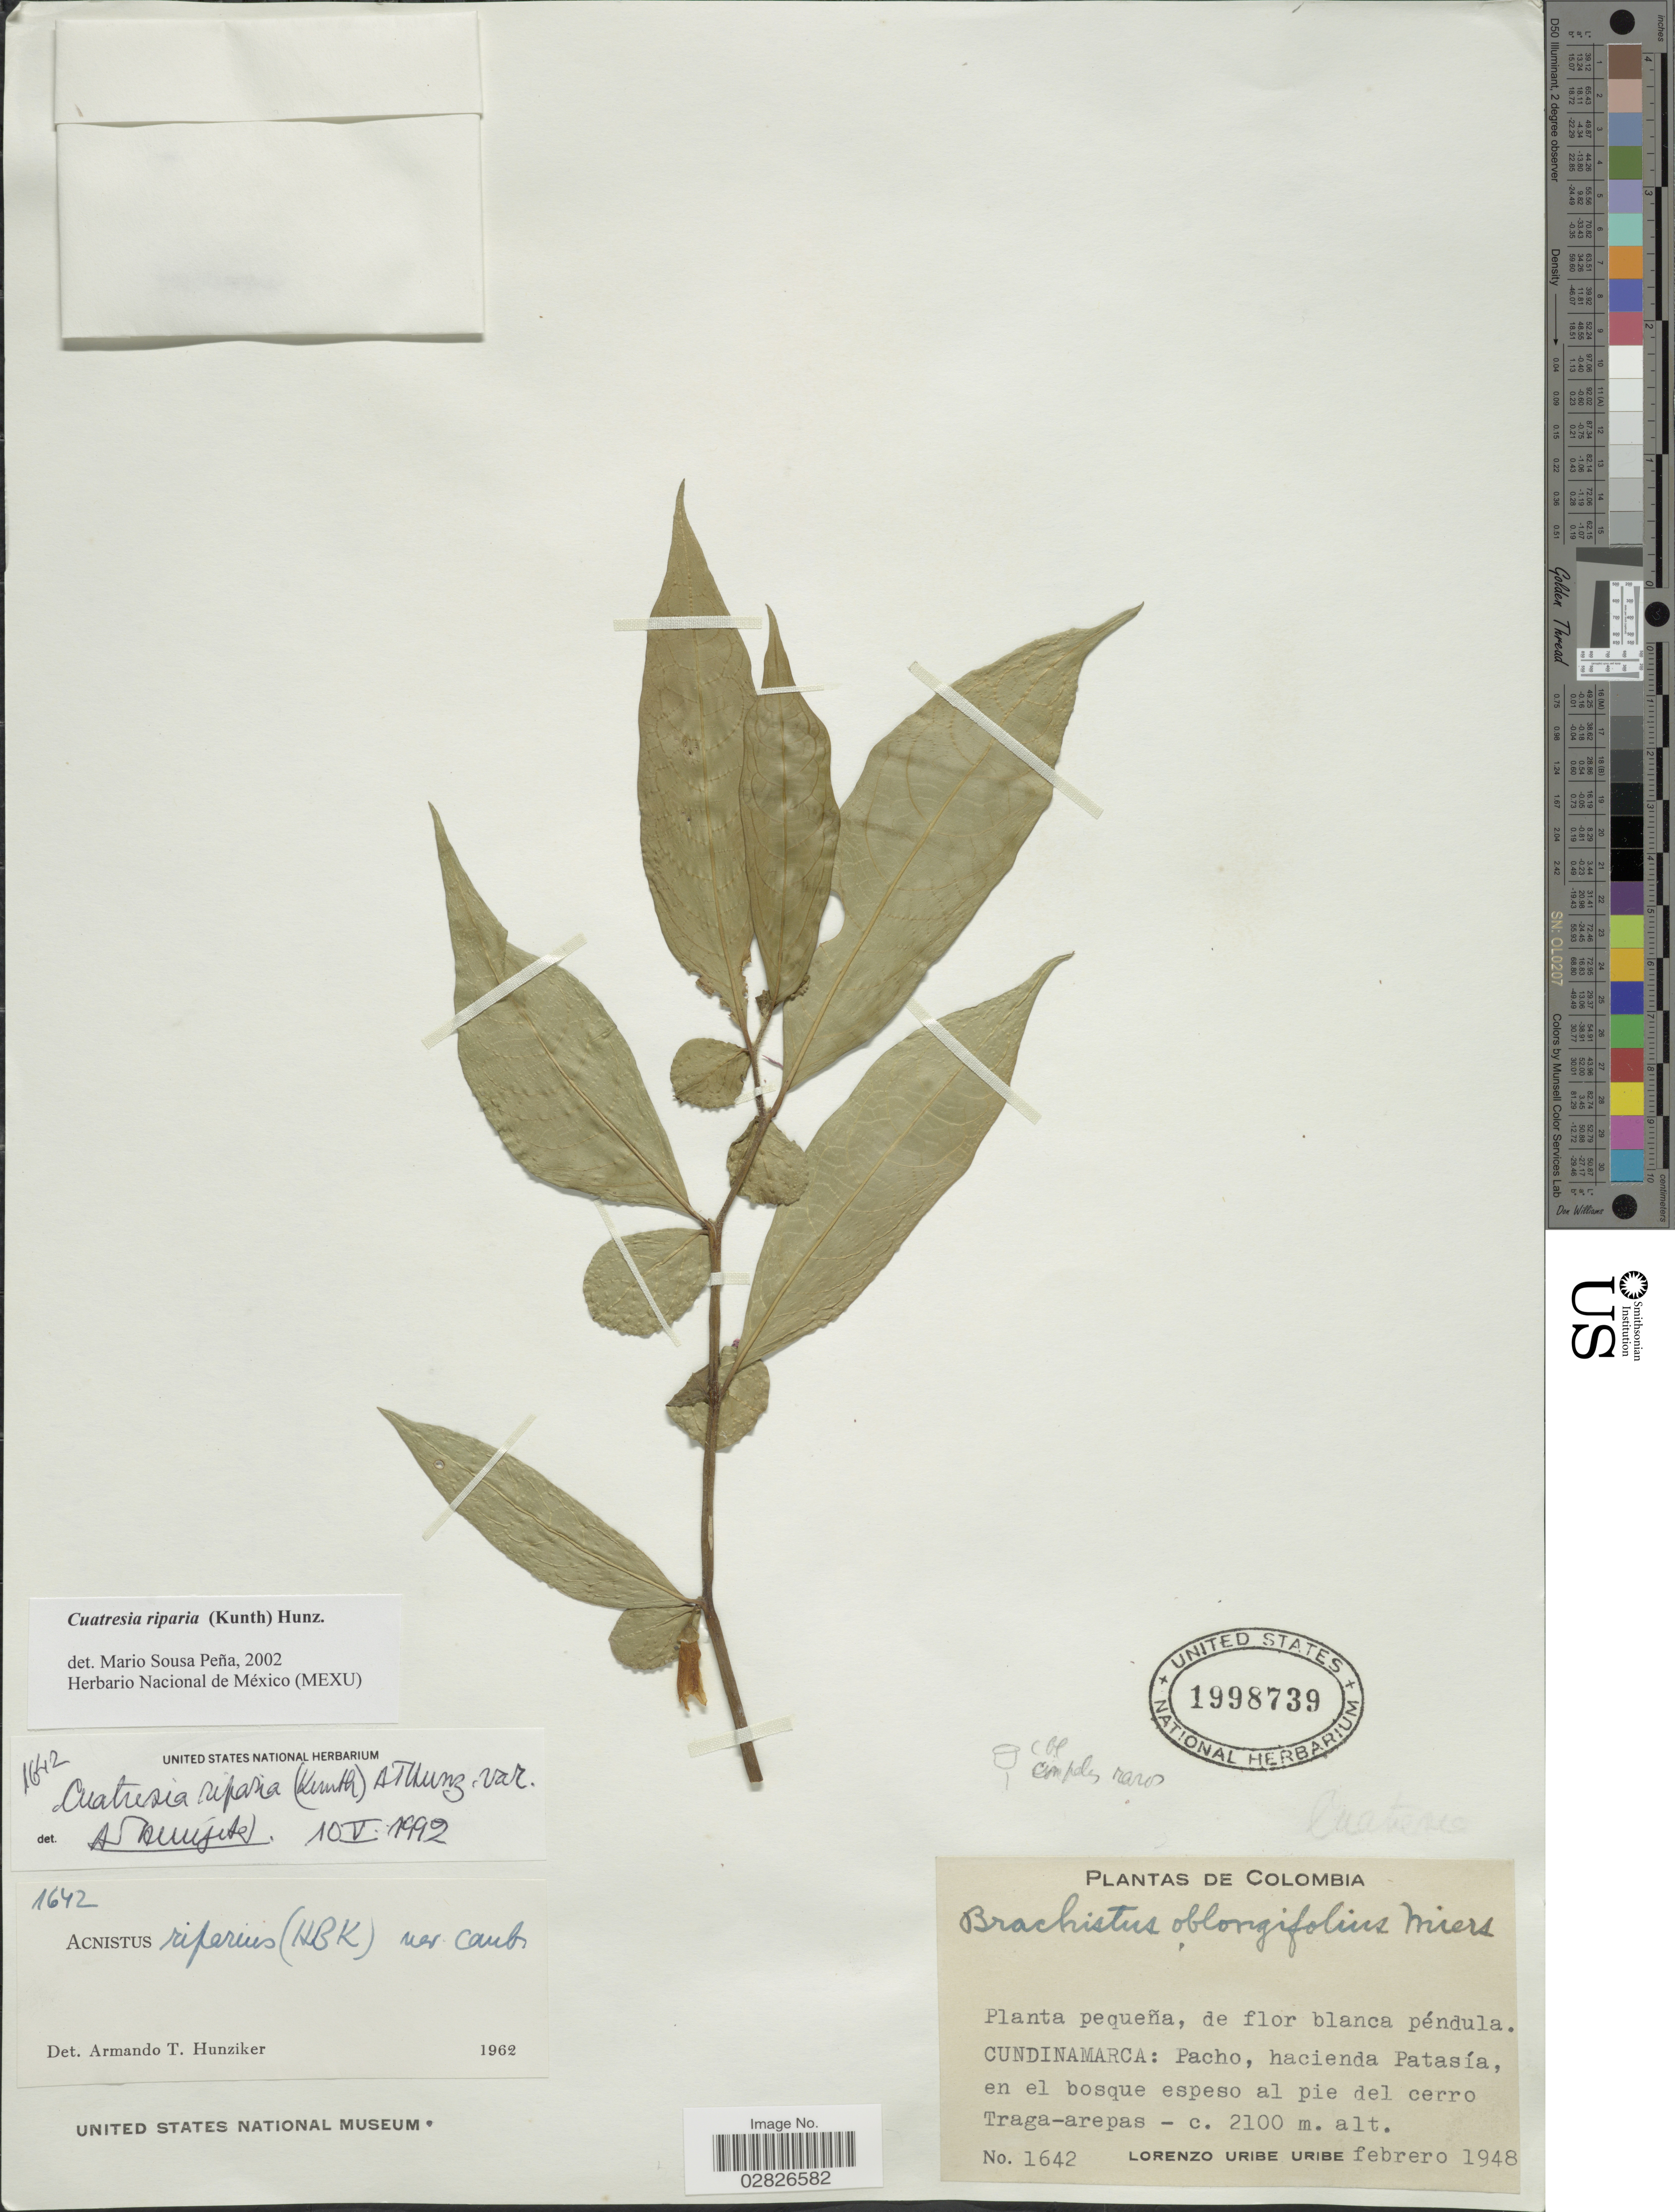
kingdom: Plantae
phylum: Tracheophyta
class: Magnoliopsida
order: Solanales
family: Solanaceae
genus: Cuatresia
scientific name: Cuatresia riparia var. riparia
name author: (Kunth) Hunz.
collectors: L. Uribe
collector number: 1642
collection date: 1948-02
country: Colombia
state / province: Cundinamarca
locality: Cundinamarca, Pacho, hacienda Patasía, en el bosque espeso al pie del cerro Traga-arepas.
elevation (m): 2100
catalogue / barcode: US 1998739